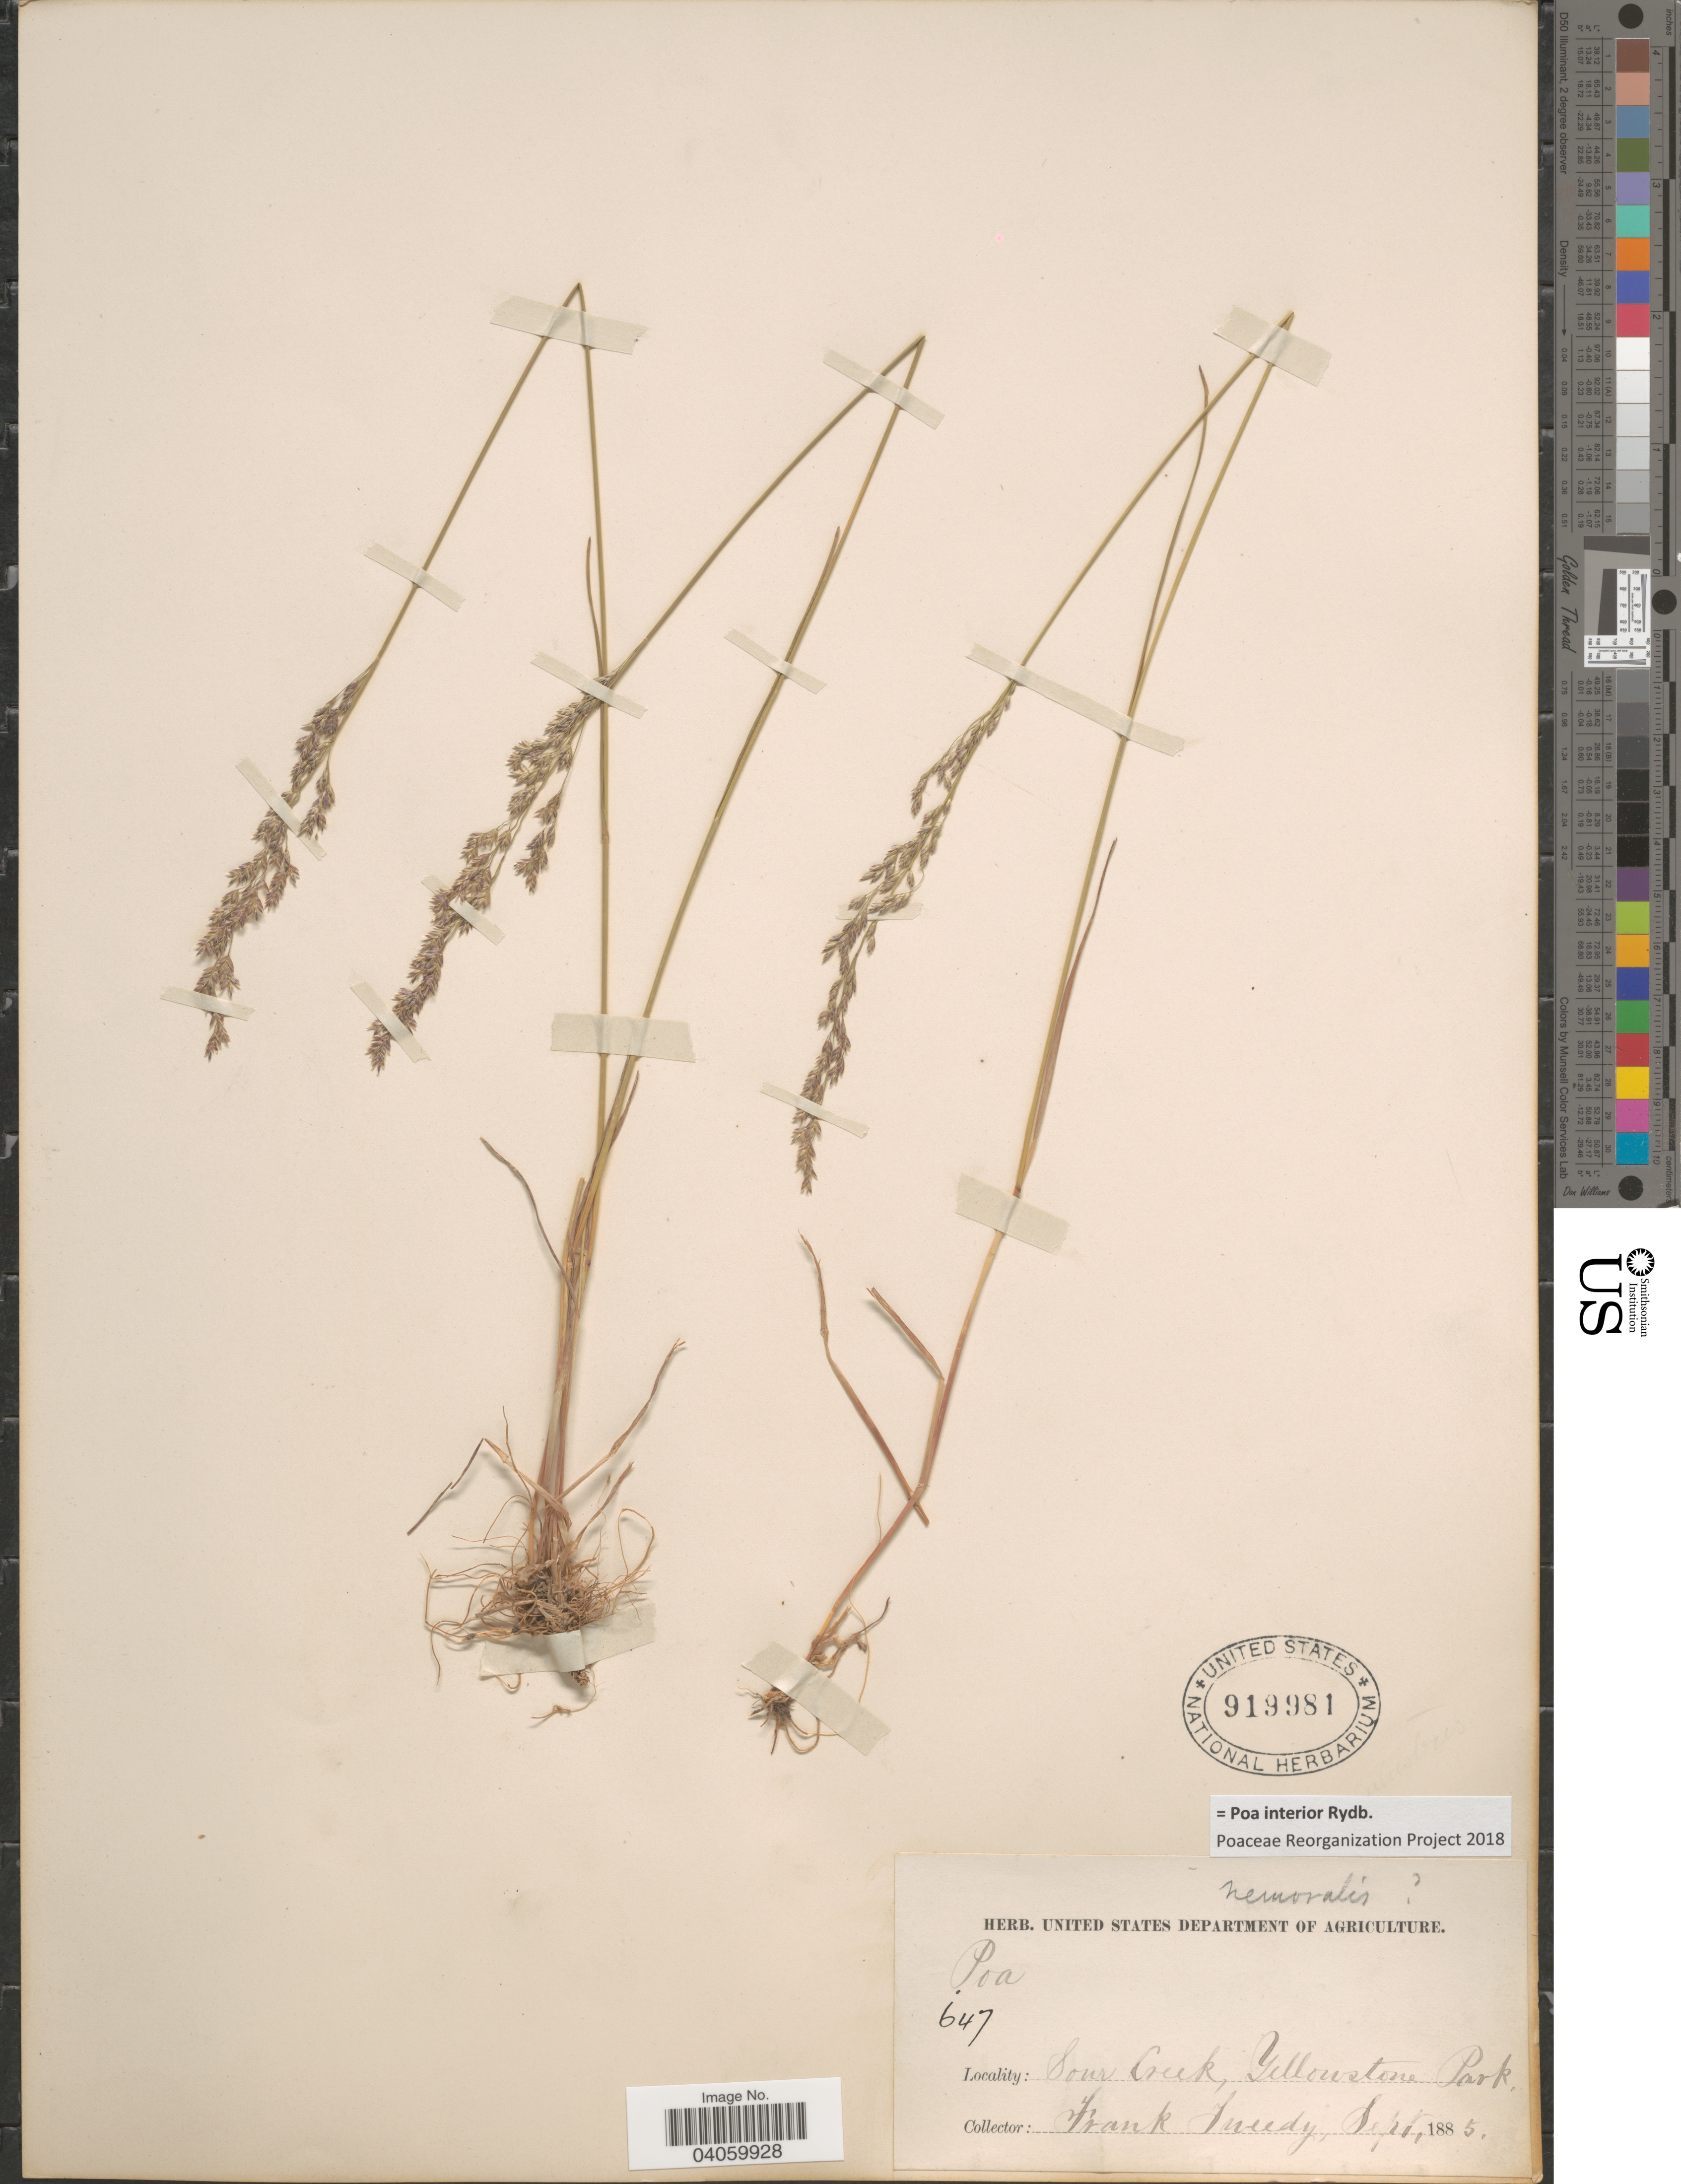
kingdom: Plantae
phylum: Tracheophyta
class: Liliopsida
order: Poales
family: Poaceae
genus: Poa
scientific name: Poa interior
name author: Rydb.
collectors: F. Tweedy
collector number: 647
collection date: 1885-09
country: United States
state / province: Wyoming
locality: Sour Creek, Yellowstone Park.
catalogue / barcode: US 919981